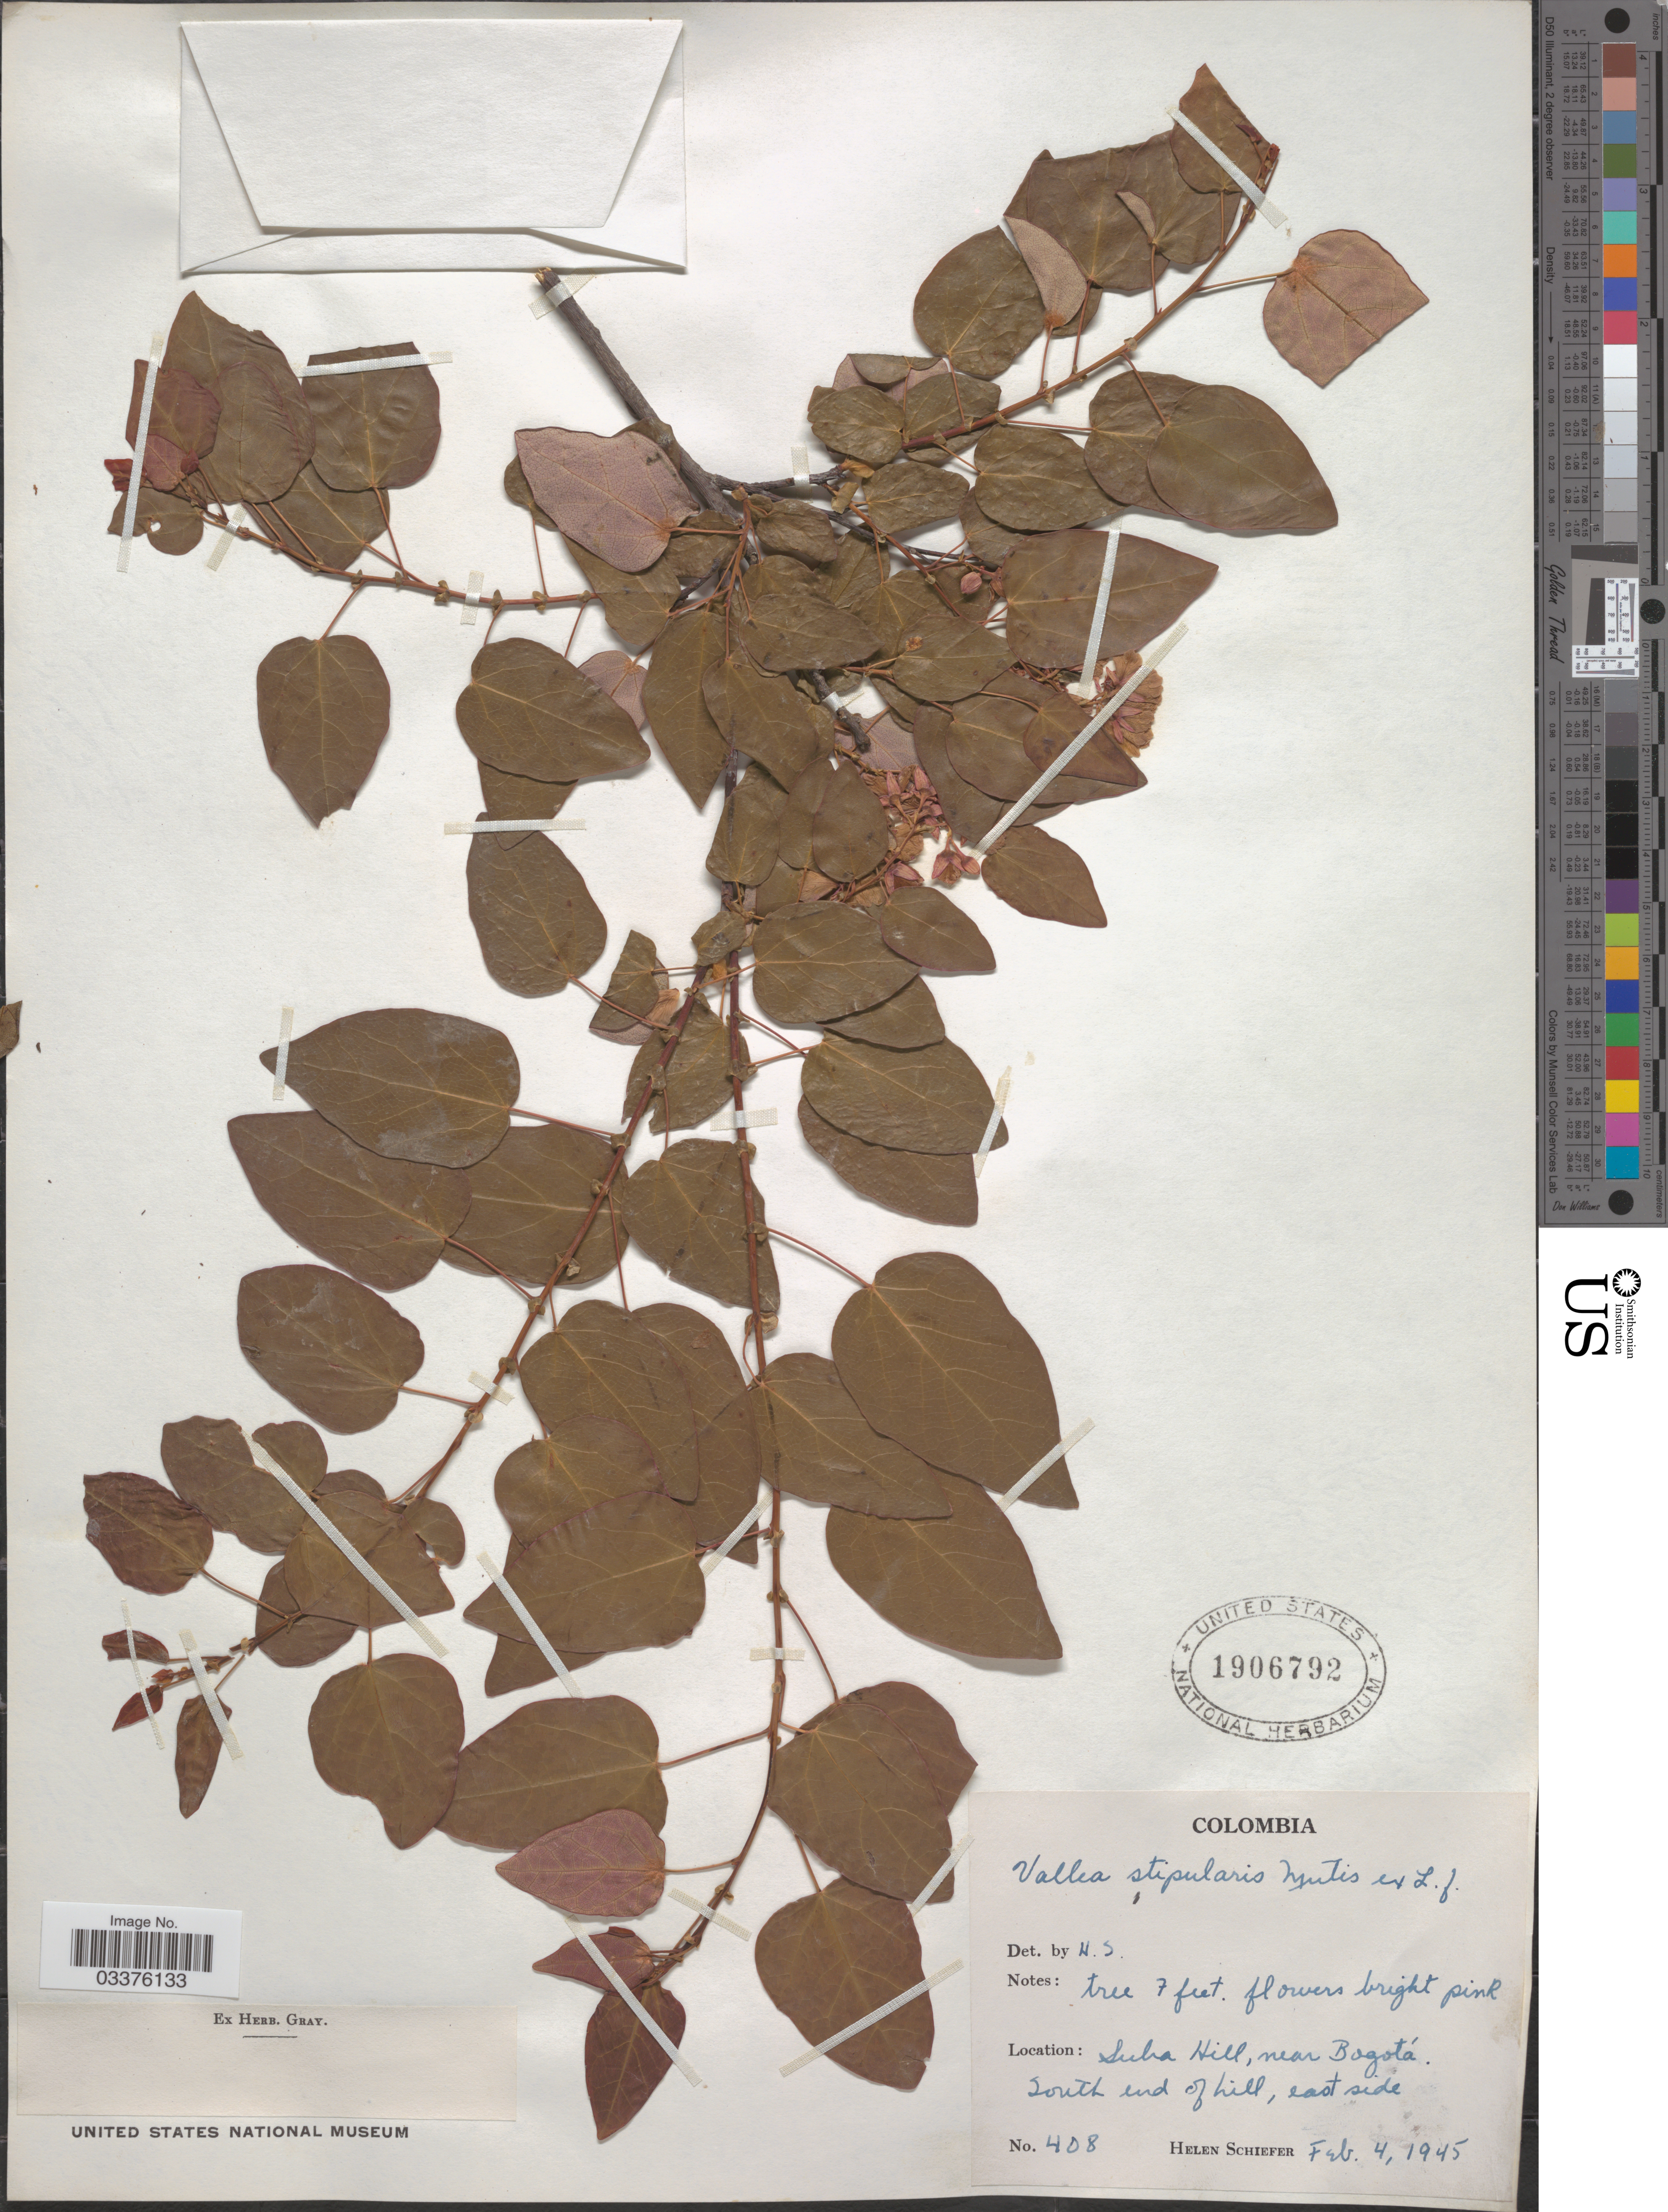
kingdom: Plantae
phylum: Tracheophyta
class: Magnoliopsida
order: Oxalidales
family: Elaeocarpaceae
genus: Vallea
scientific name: Vallea stipularis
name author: L. f.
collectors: H. Schiefer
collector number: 408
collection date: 1945-02-04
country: Colombia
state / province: Bogota D.C.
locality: Suba Hill, near Bogotá. South end of hill, east side.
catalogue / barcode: US 1906792